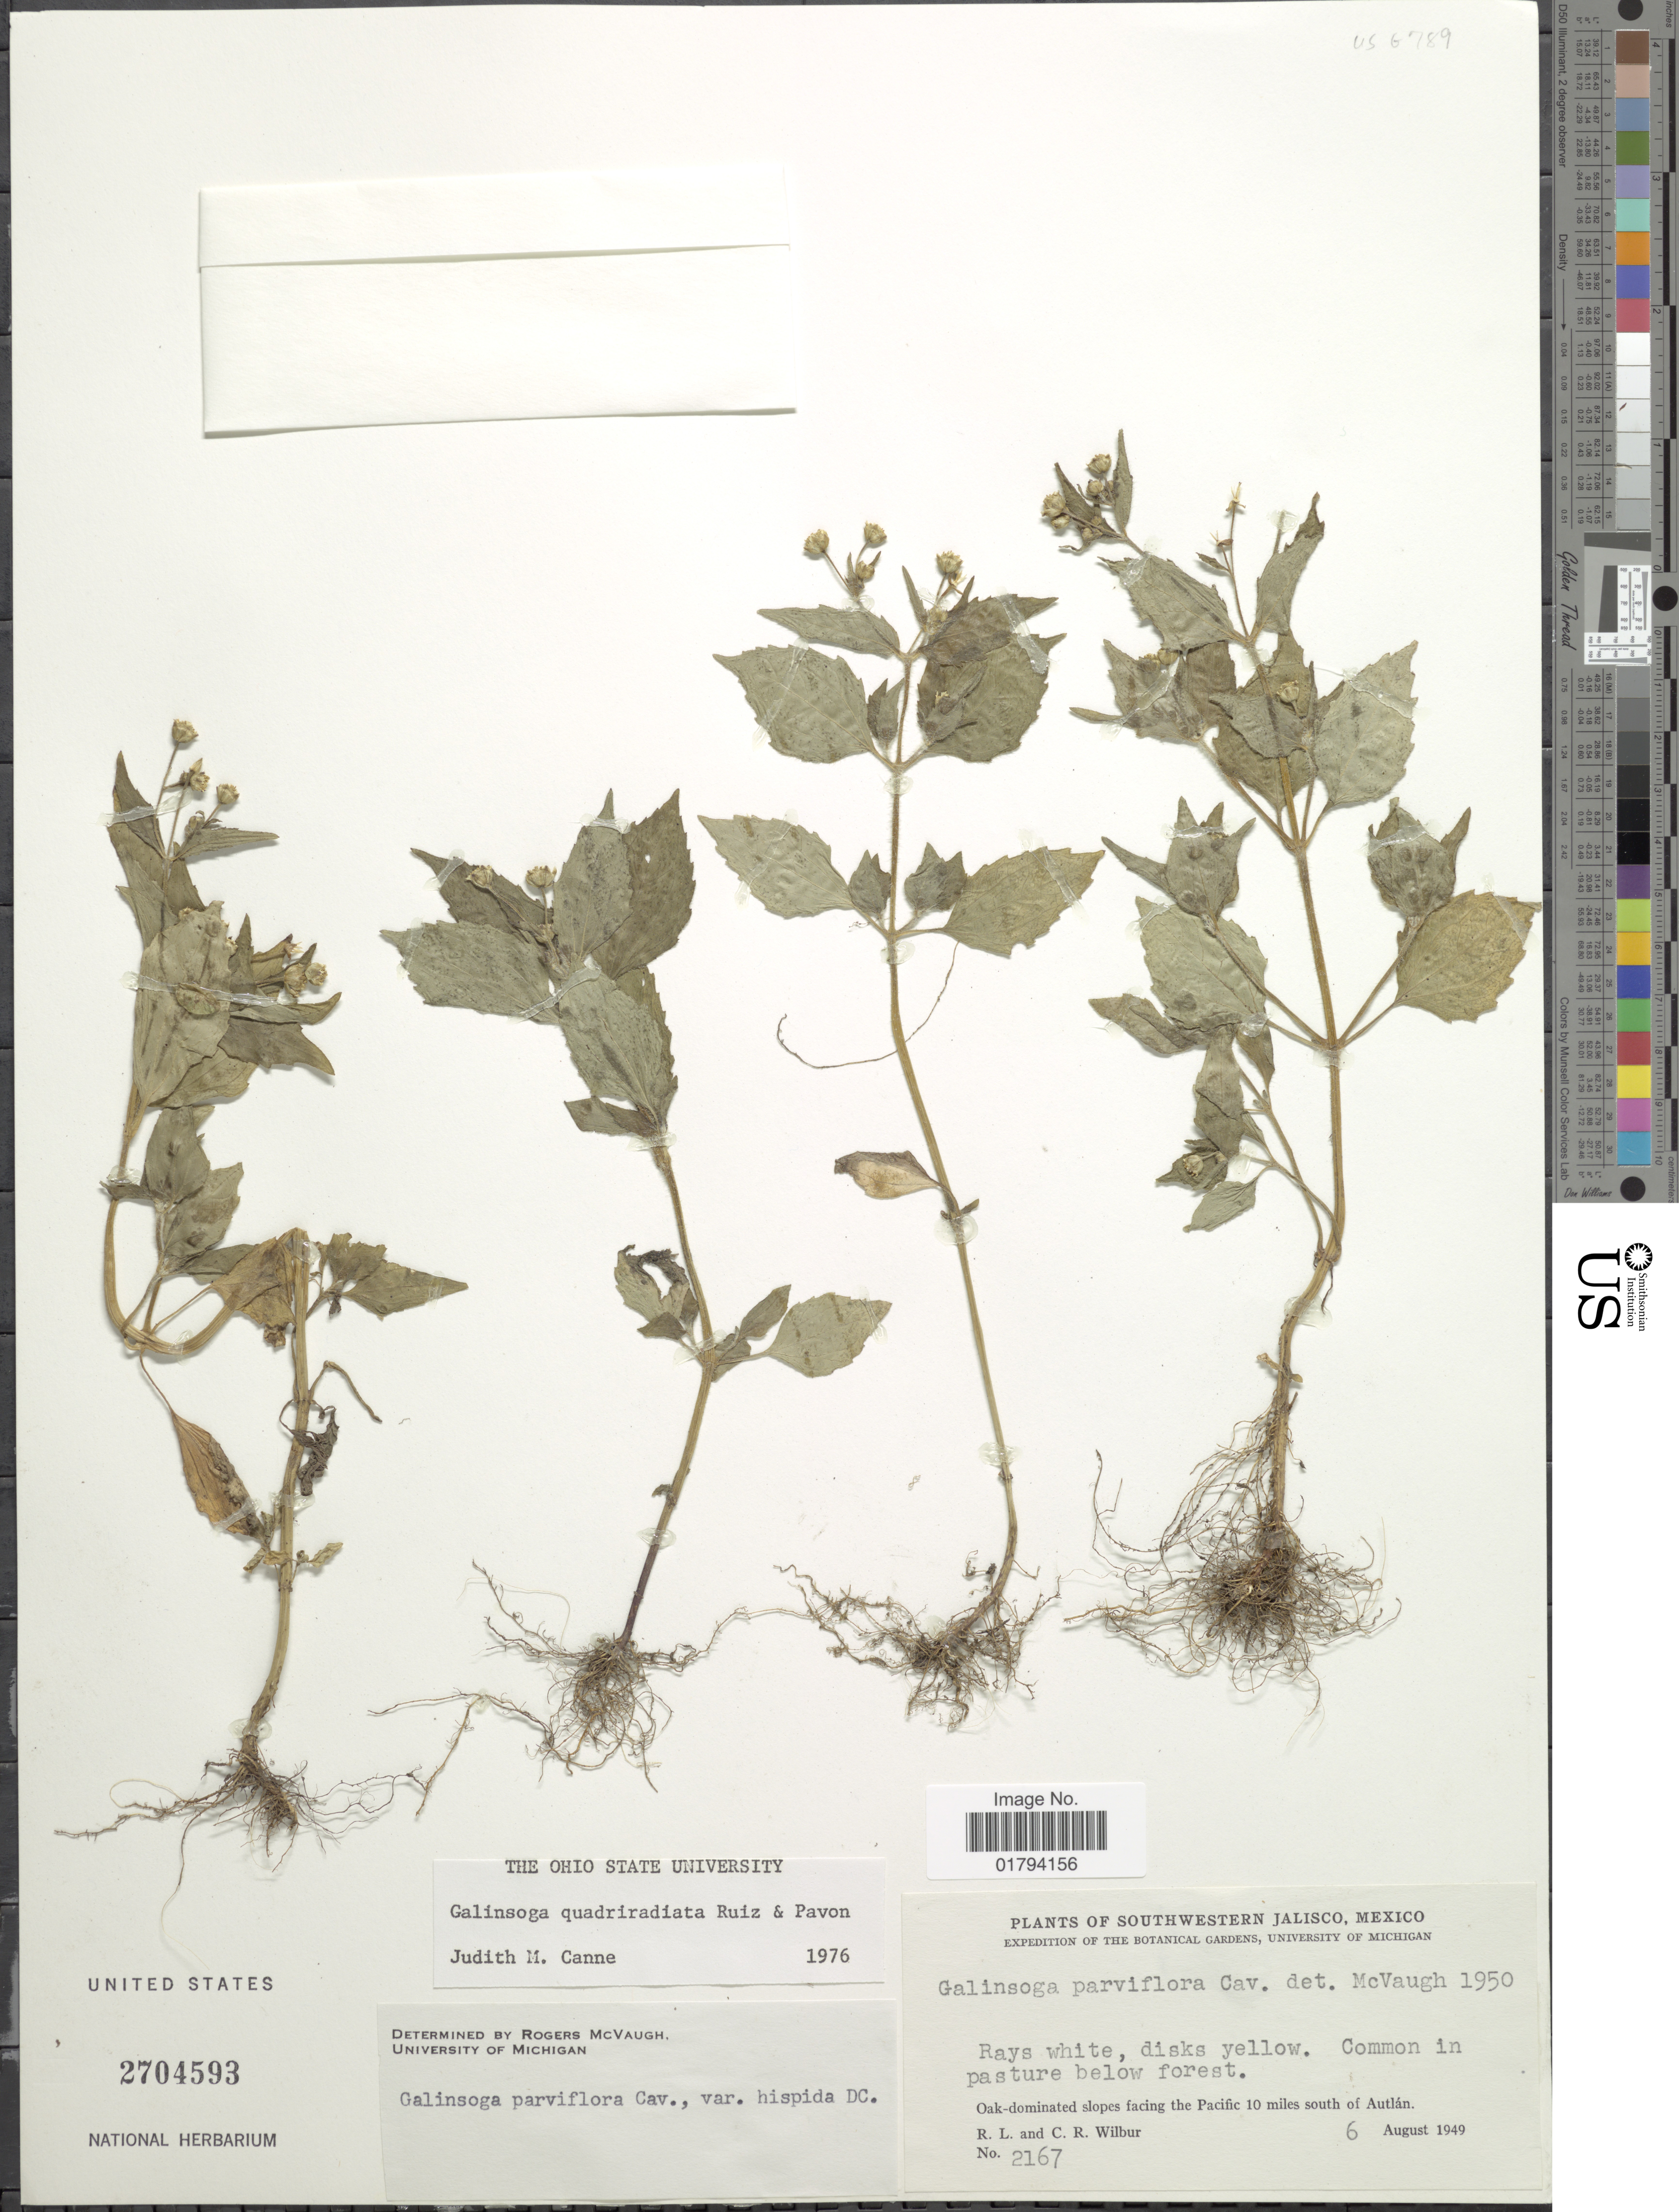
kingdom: Plantae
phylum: Tracheophyta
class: Magnoliopsida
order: Asterales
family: Asteraceae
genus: Galinsoga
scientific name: Galinsoga quadriradiata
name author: Ruiz & Pav.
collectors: R. L. Wilbur & C. Wilbur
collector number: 2167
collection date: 1949-08-06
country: Mexico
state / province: Jalisco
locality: Southwestern Jalisco, common in pasture below forest, oak-dominated slopes facing the Pacific 10 miles south of Autlan.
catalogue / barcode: US 2704593